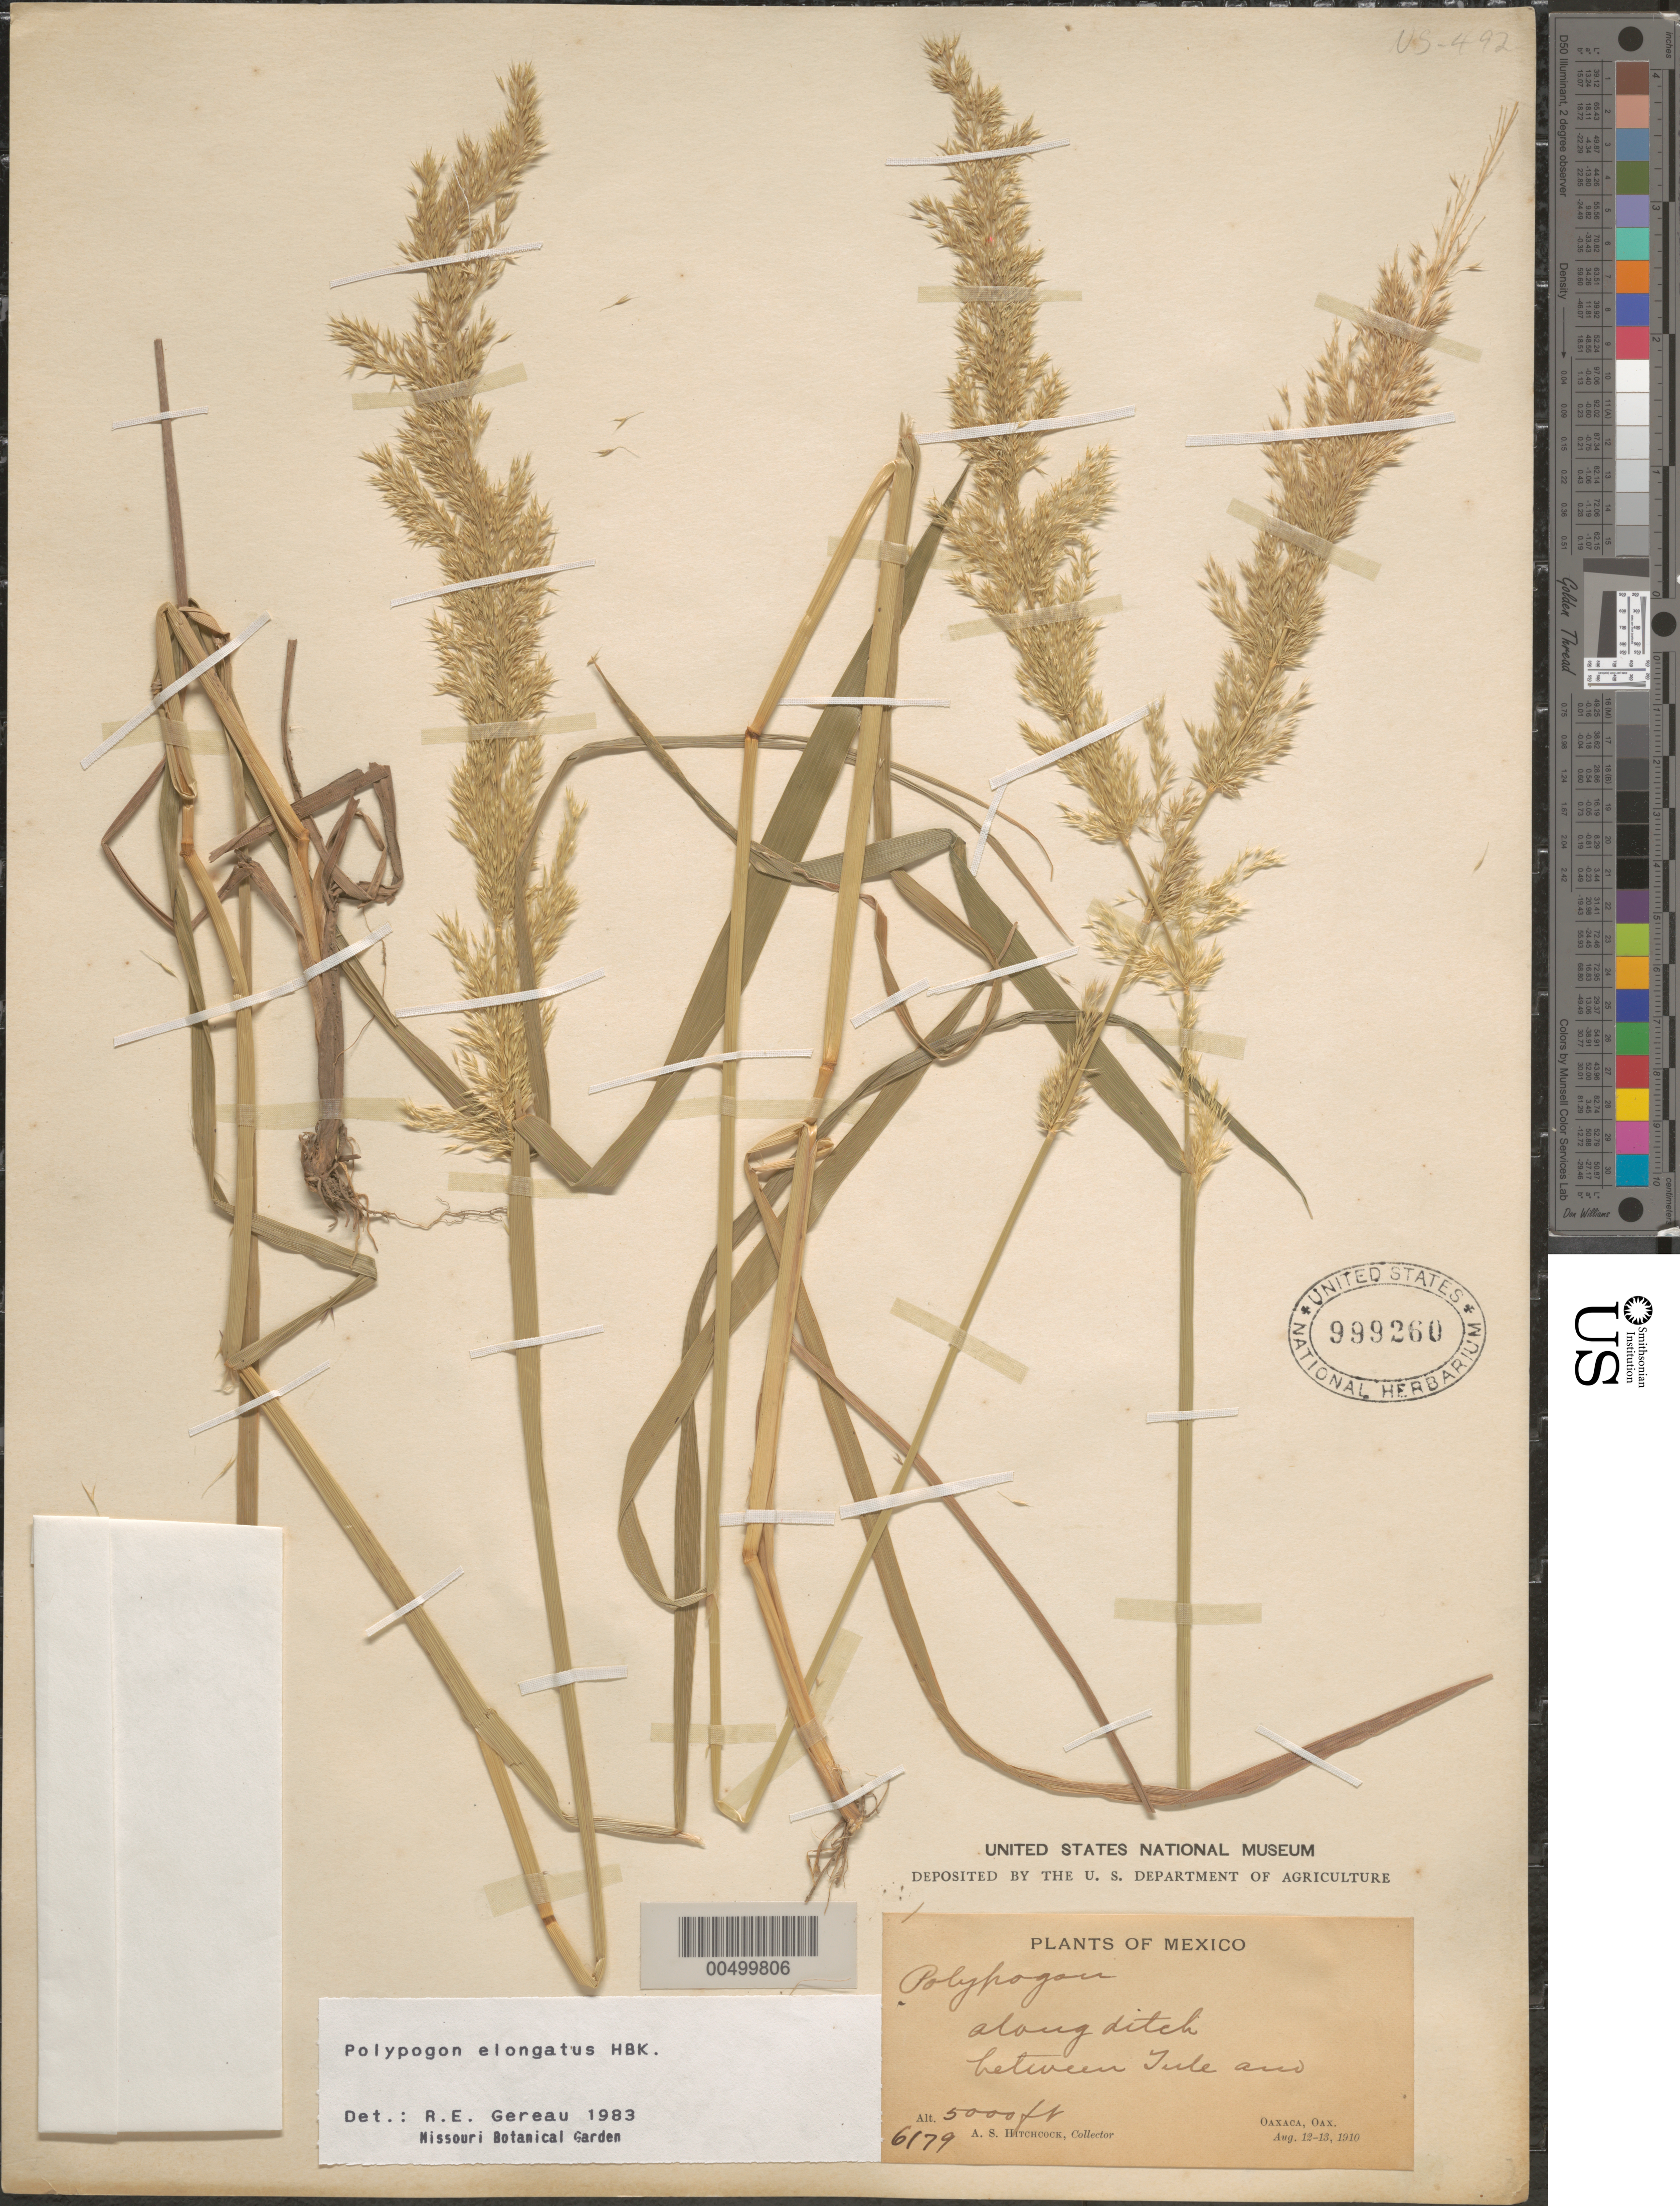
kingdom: Plantae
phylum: Tracheophyta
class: Liliopsida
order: Poales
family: Poaceae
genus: Chaetotropis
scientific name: Chaetotropis elongata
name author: (Kunth) Björkman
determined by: Poaceae Reorganization Project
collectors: A. S. Hitchcock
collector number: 6179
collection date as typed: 12 Aug 1910 to 13 Aug 1910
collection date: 1910-08-12/1910-08-13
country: Mexico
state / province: Oaxaca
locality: Between Tule & Oaxaca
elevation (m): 1524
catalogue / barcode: US 999260